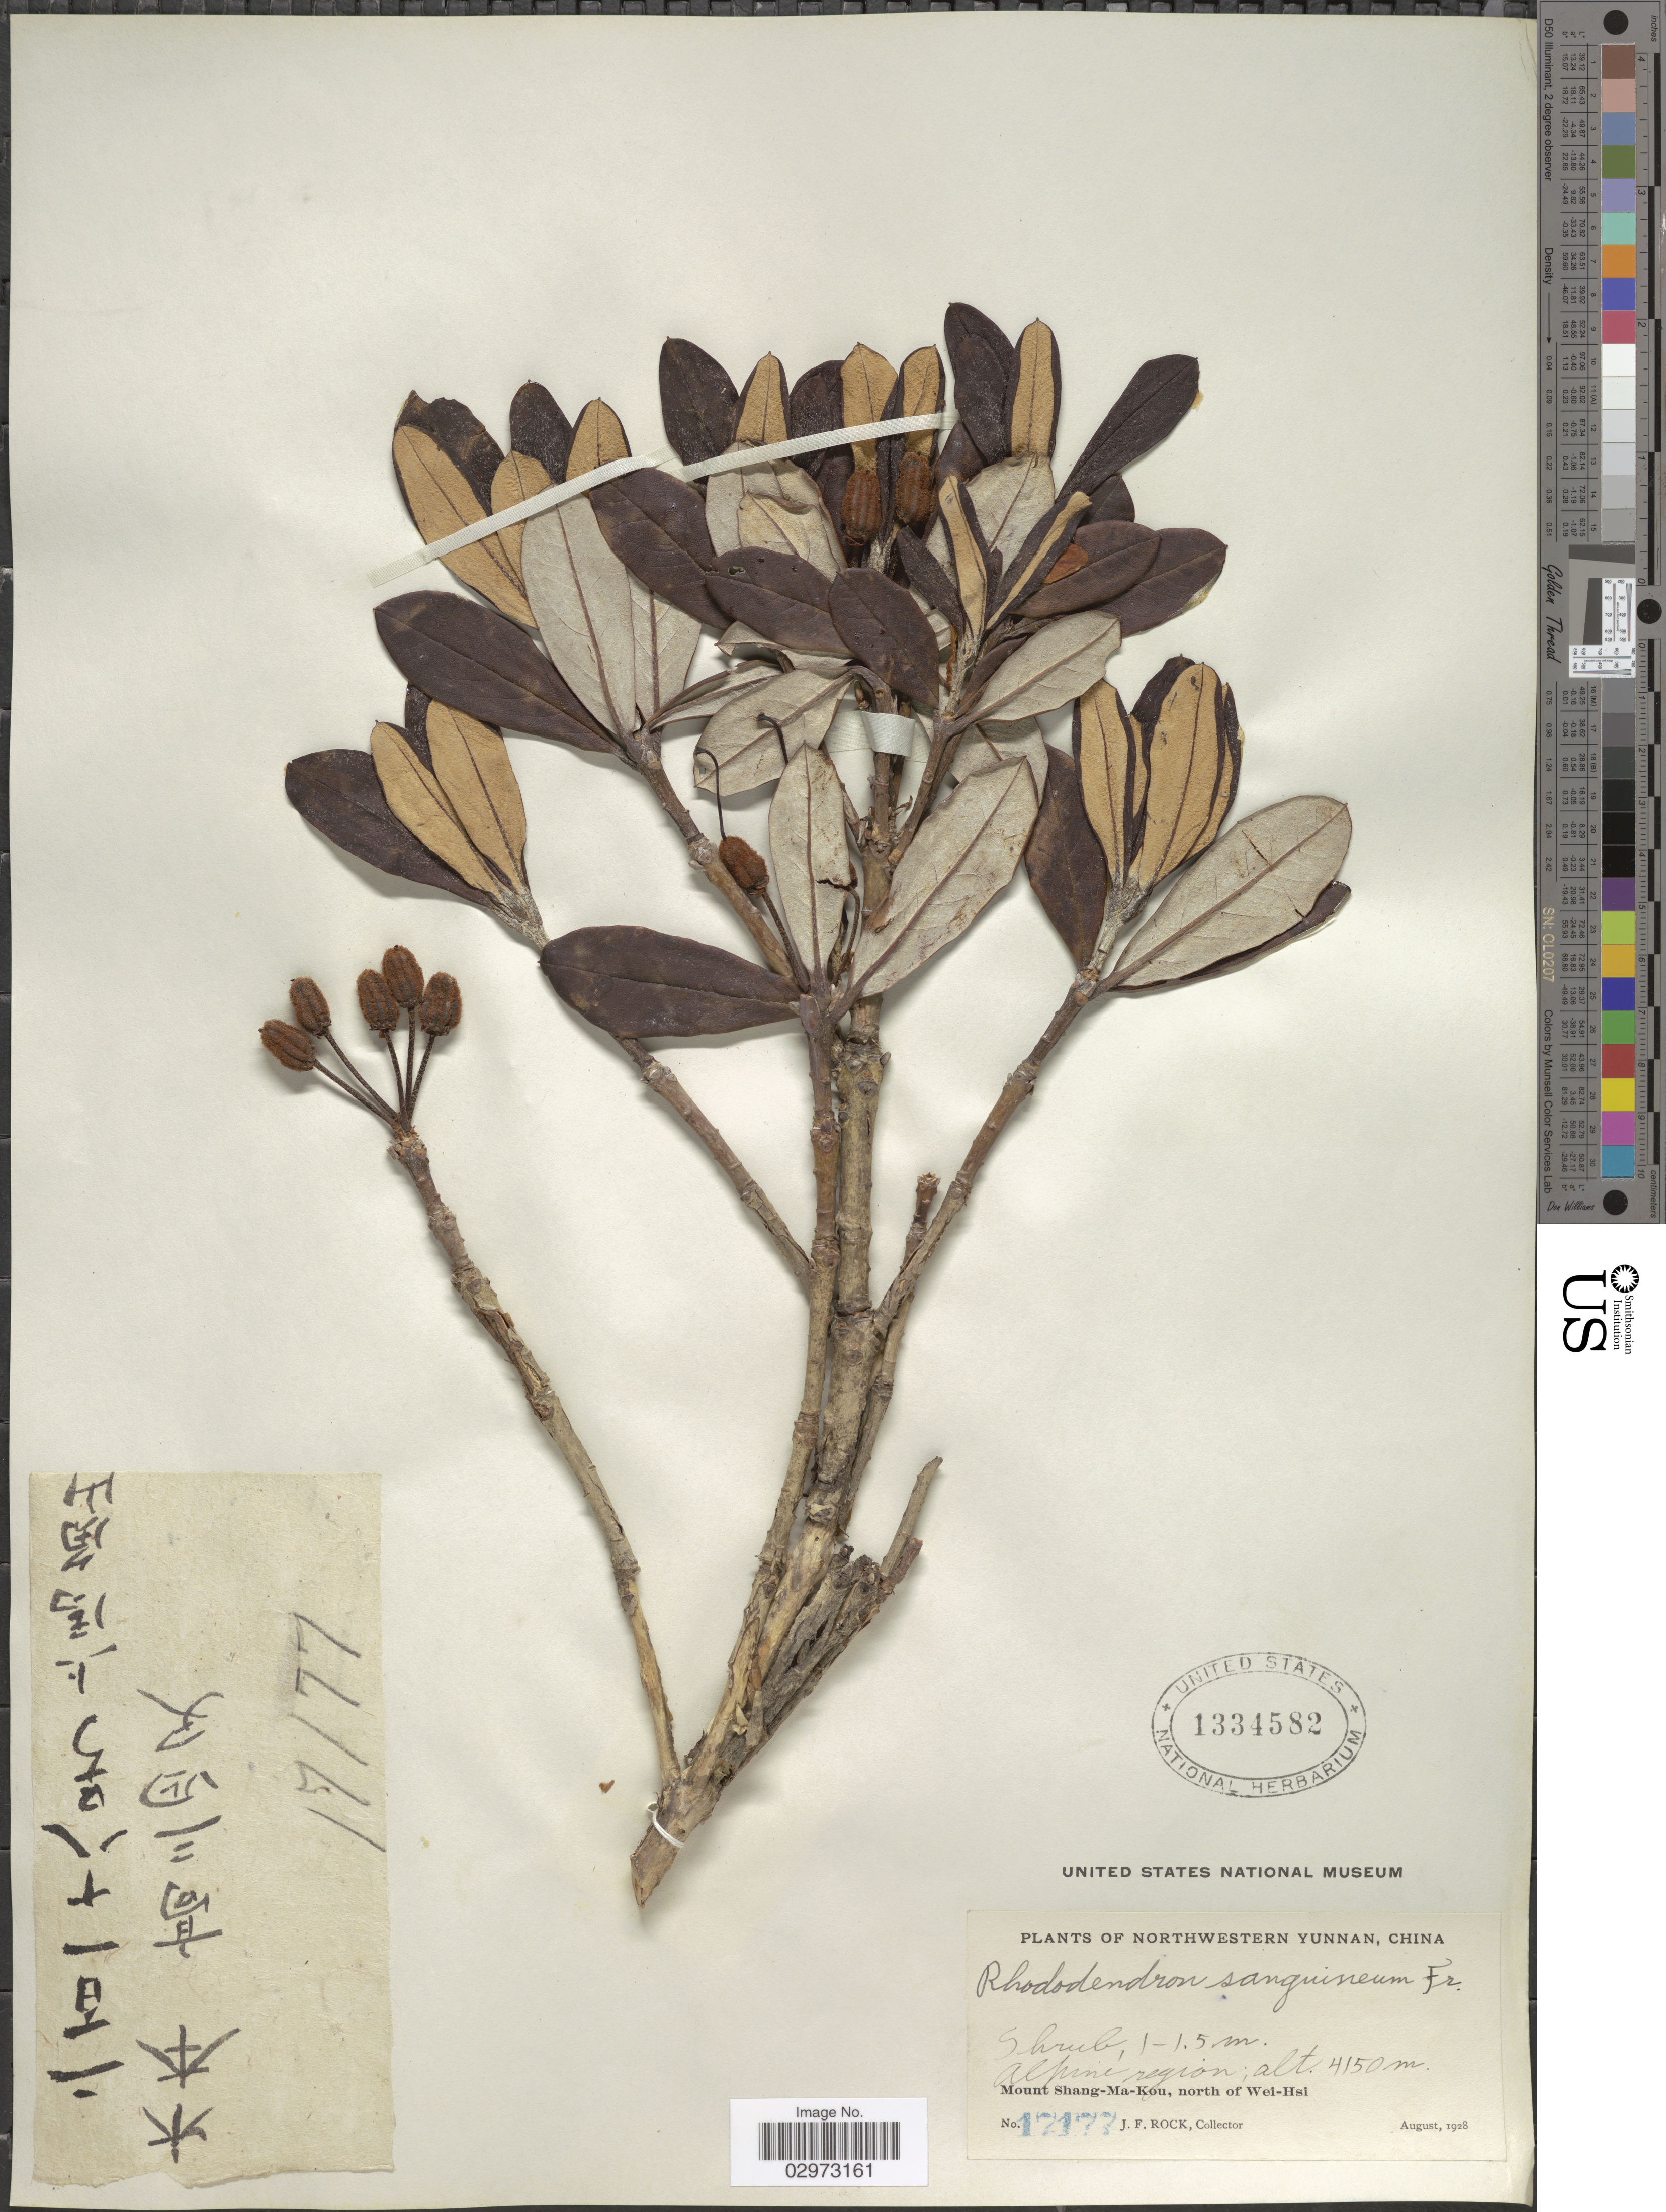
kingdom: Plantae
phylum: Tracheophyta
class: Magnoliopsida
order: Ericales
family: Ericaceae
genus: Rhododendron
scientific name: Rhododendron sanguineum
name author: Franch.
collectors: J. Rock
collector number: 17177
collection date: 1928-08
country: China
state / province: Yunnan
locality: Northwestern Yunnan. Alpine region. Mount Shang-Ma-Kou, north of Wei-Hsi.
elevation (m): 4150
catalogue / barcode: US 1334582